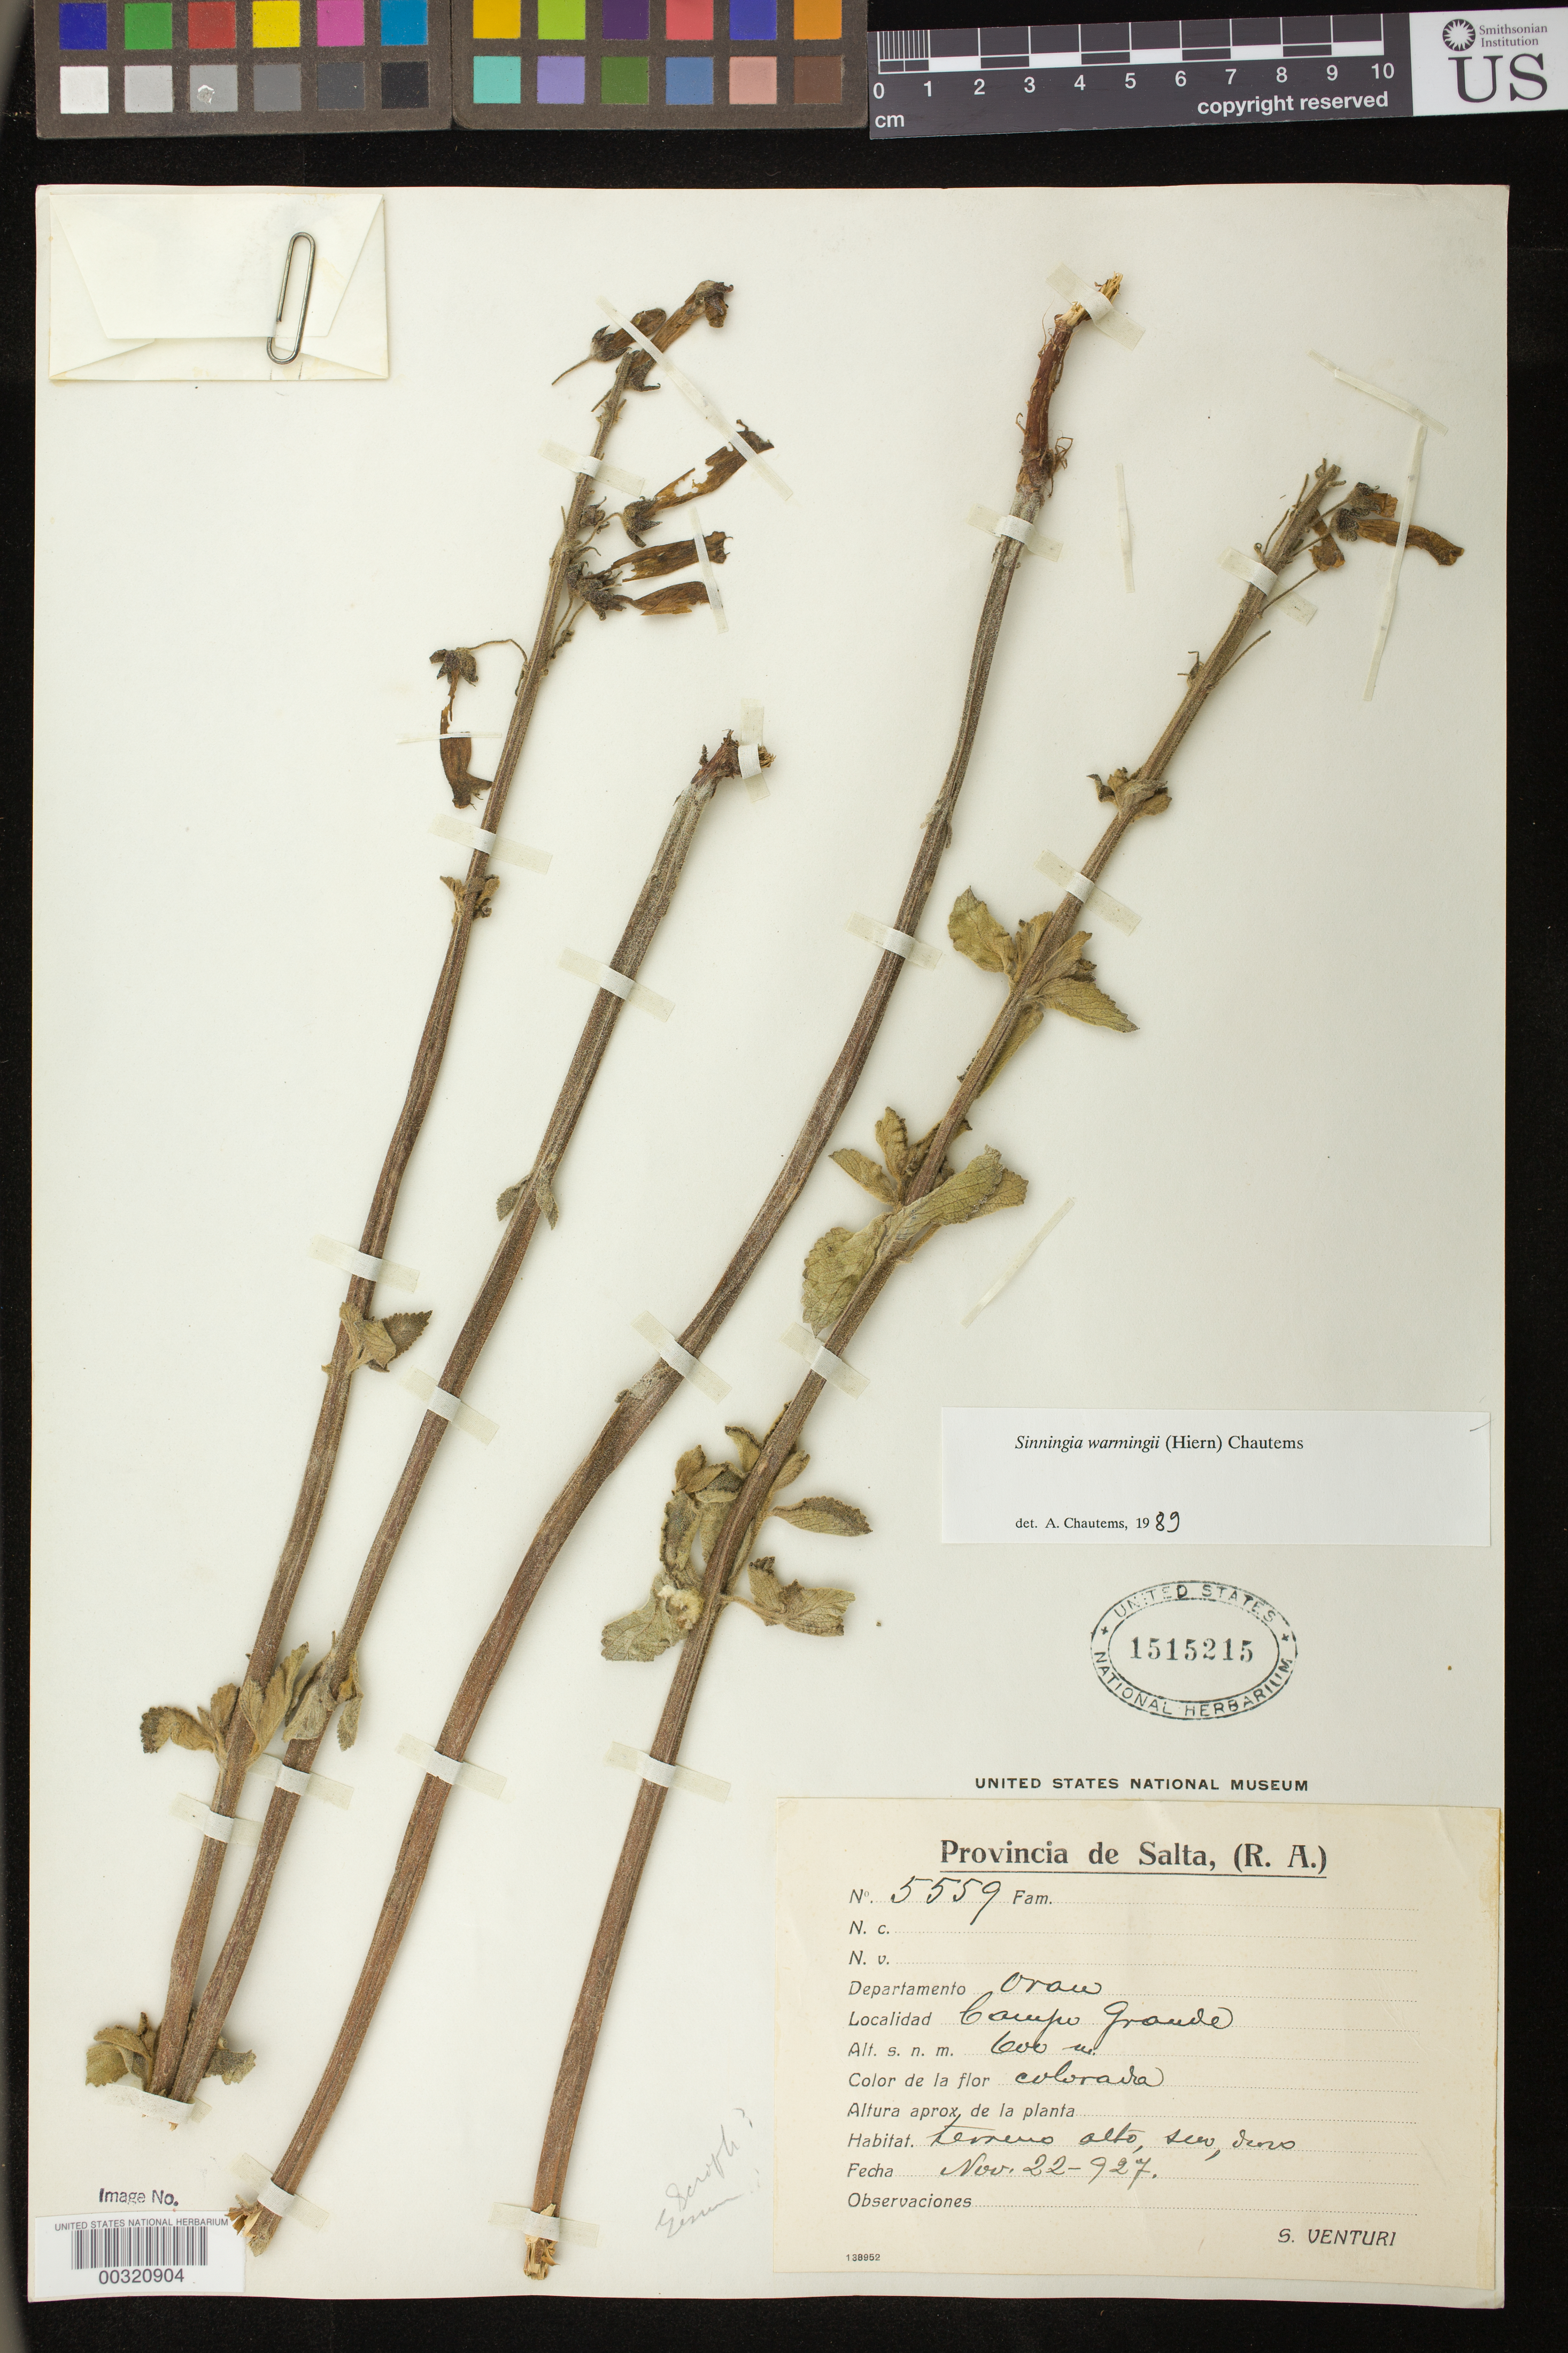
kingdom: Plantae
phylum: Tracheophyta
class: Magnoliopsida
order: Lamiales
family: Gesneriaceae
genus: Sinningia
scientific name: Sinningia warmingii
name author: (Hiern) Chautems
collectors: S. Venturi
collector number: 5559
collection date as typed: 22 Nov 1927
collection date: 1927-11-22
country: Argentina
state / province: Salta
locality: Dept. Orau, Campo Grande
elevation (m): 600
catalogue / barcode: US 1515215